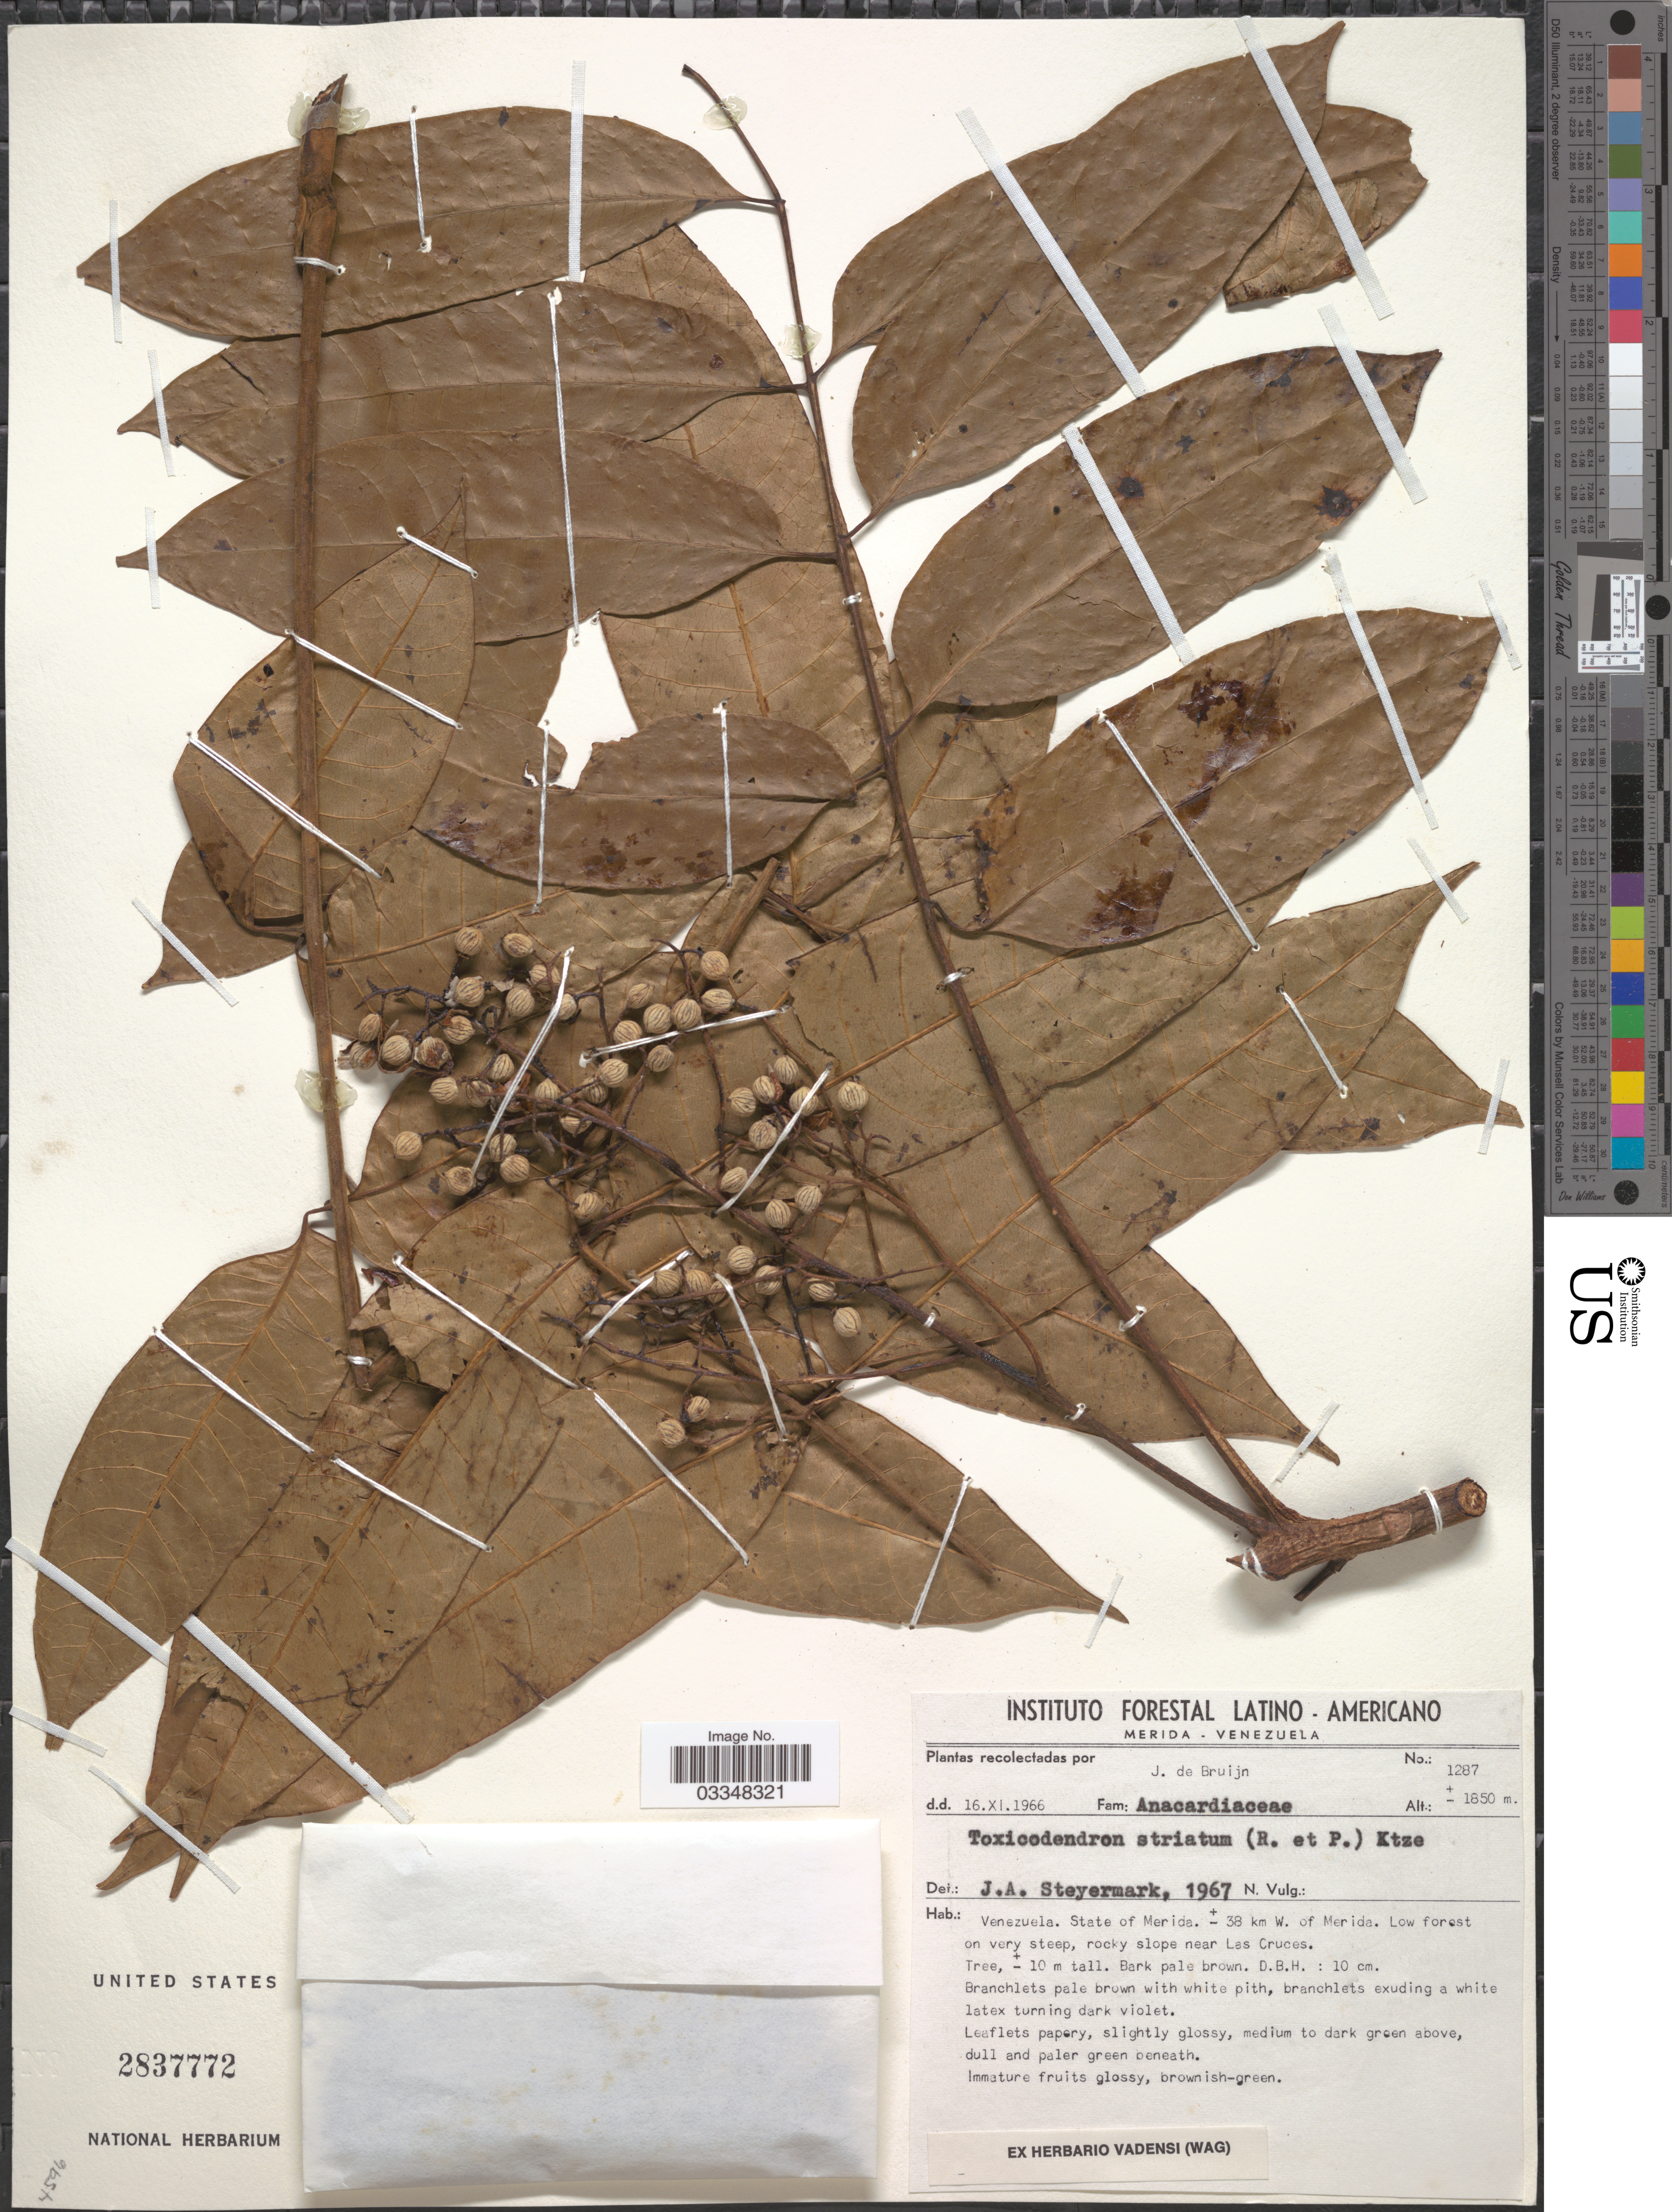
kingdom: Plantae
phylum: Tracheophyta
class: Magnoliopsida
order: Sapindales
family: Anacardiaceae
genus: Toxicodendron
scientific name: Toxicodendron striatum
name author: (Ruiz & Pav.) Kuntze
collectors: J. Bruijn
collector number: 1287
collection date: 1966-11-16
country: Venezuela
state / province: Mérida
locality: ± 38 km W. of Merida. Low forest on very steep, rocky slope near Las Cruces.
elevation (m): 1850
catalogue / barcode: US 2837772